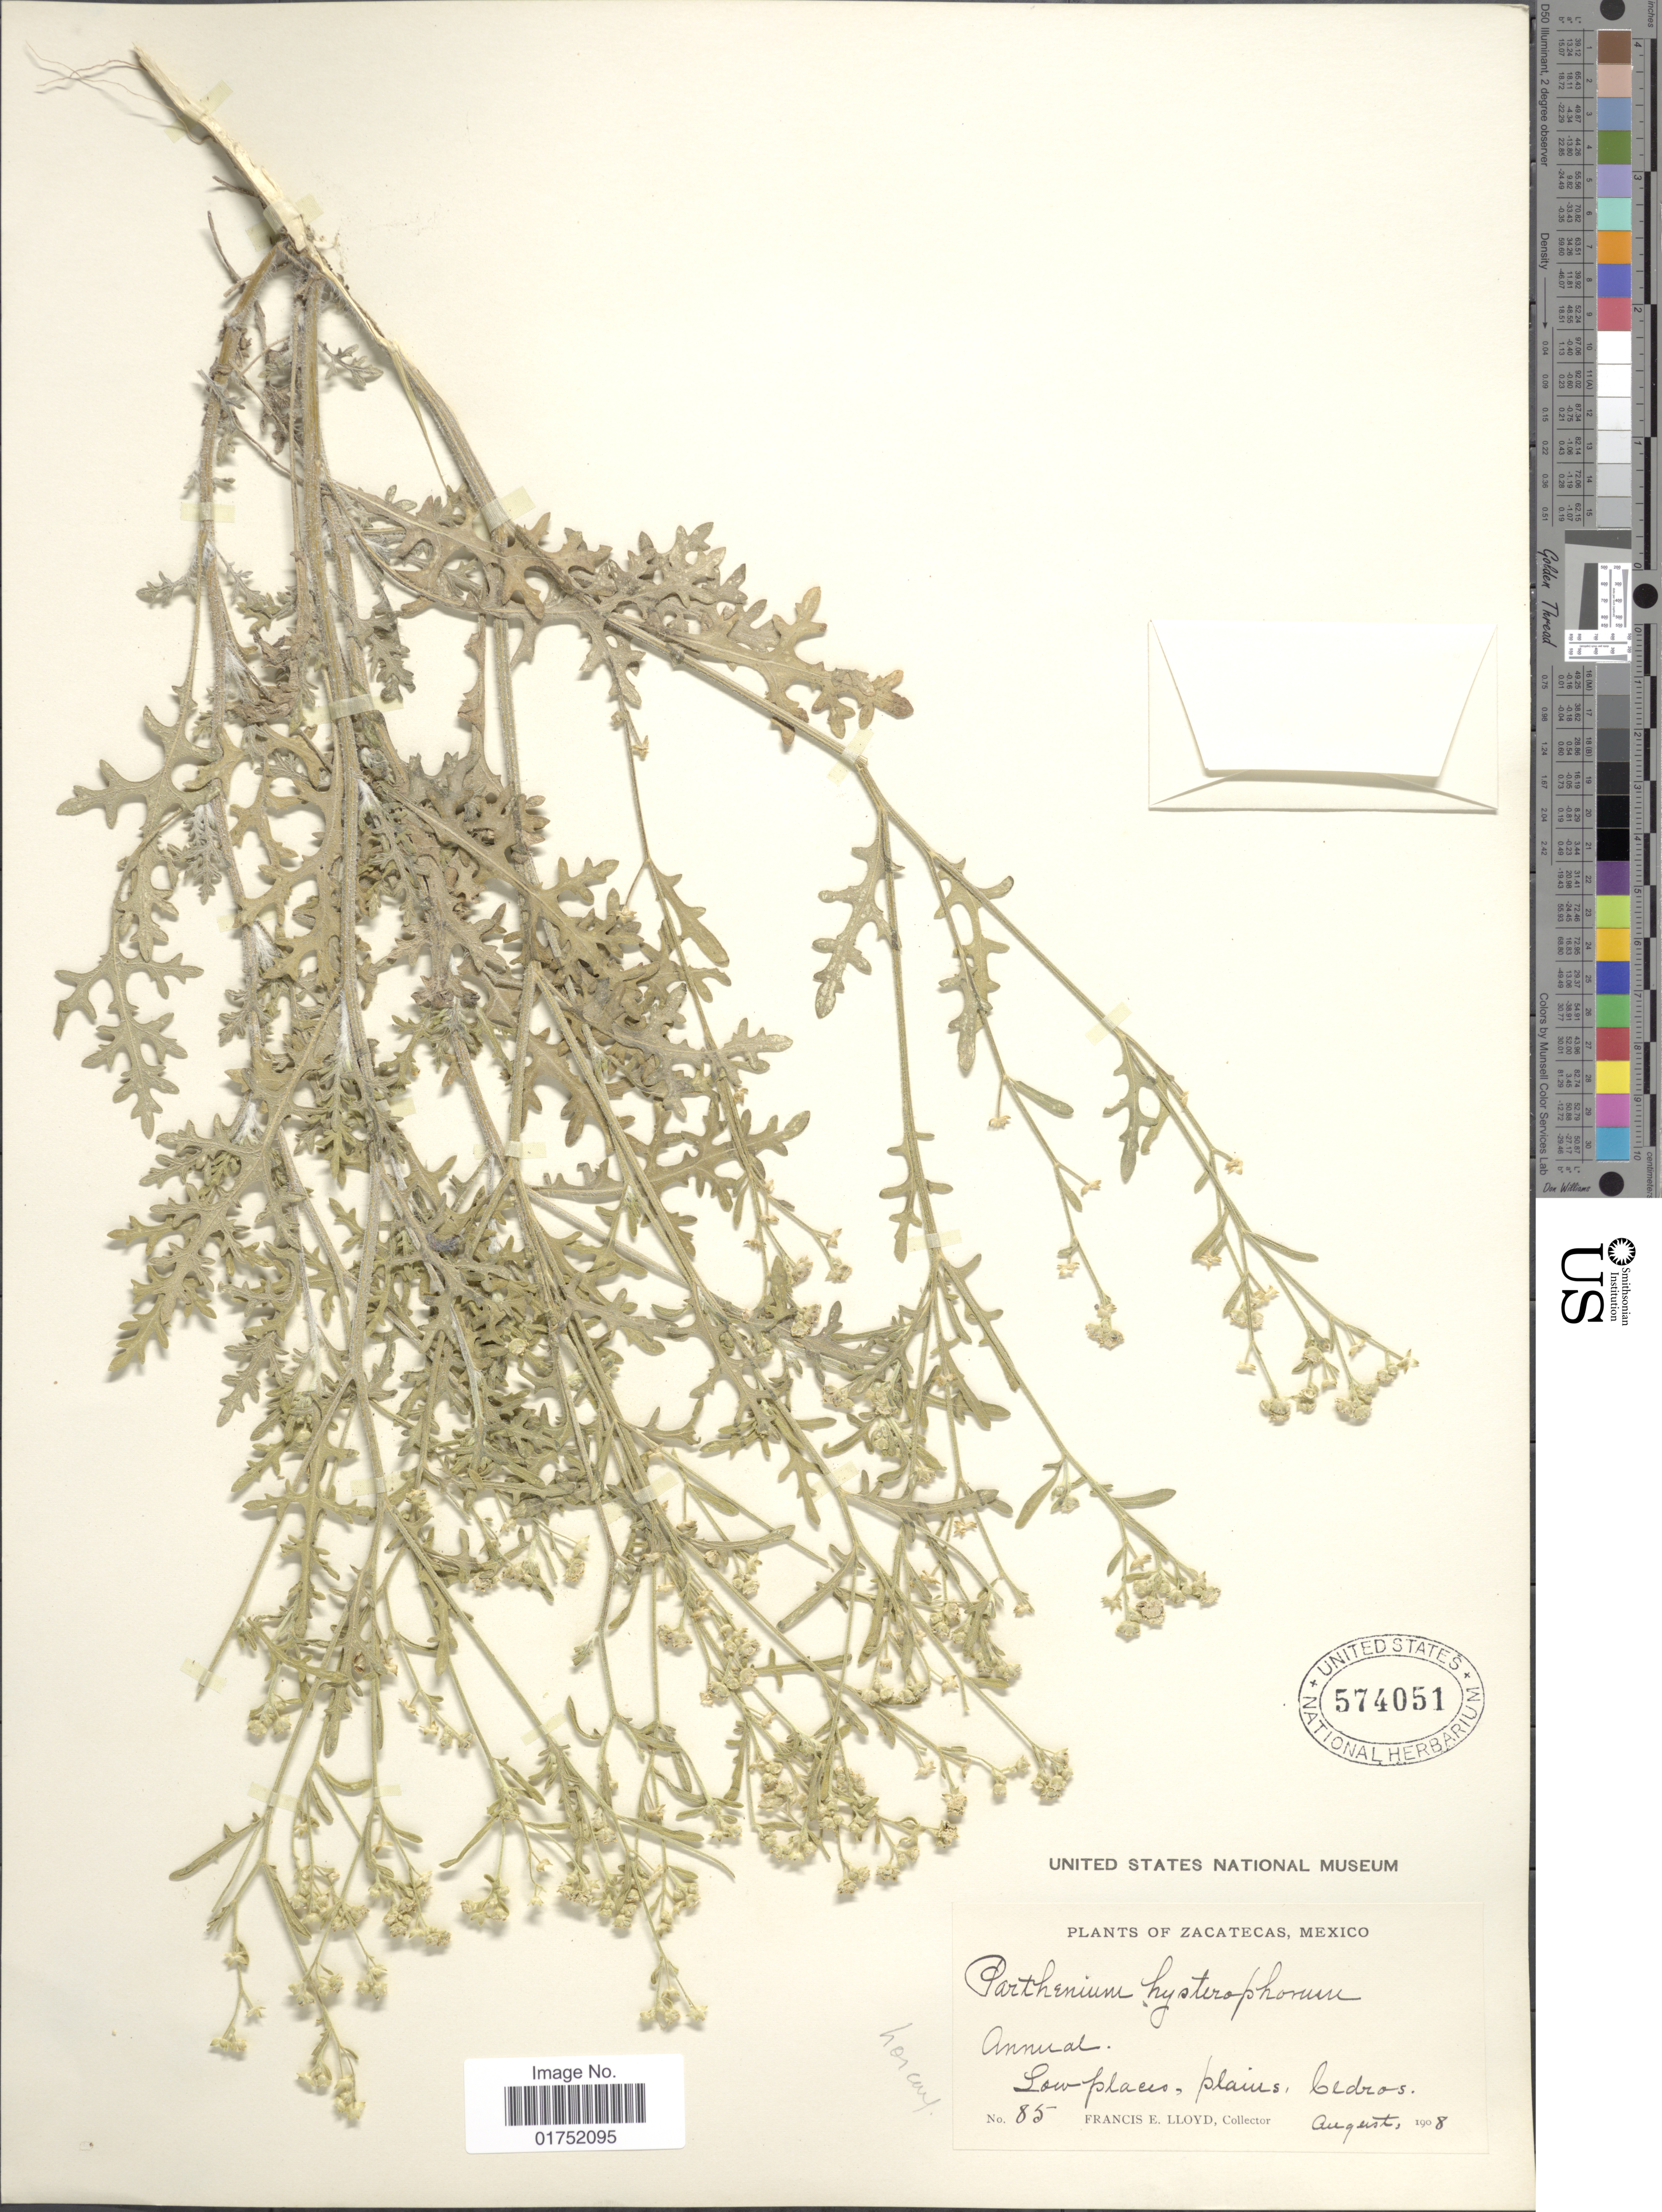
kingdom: Plantae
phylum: Tracheophyta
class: Magnoliopsida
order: Asterales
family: Asteraceae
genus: Parthenium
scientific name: Parthenium confertum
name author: A. Gray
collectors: Lloyd, C. E.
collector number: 85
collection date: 1908-08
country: Mexico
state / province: Zacatecas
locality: Cedros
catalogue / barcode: US 574051